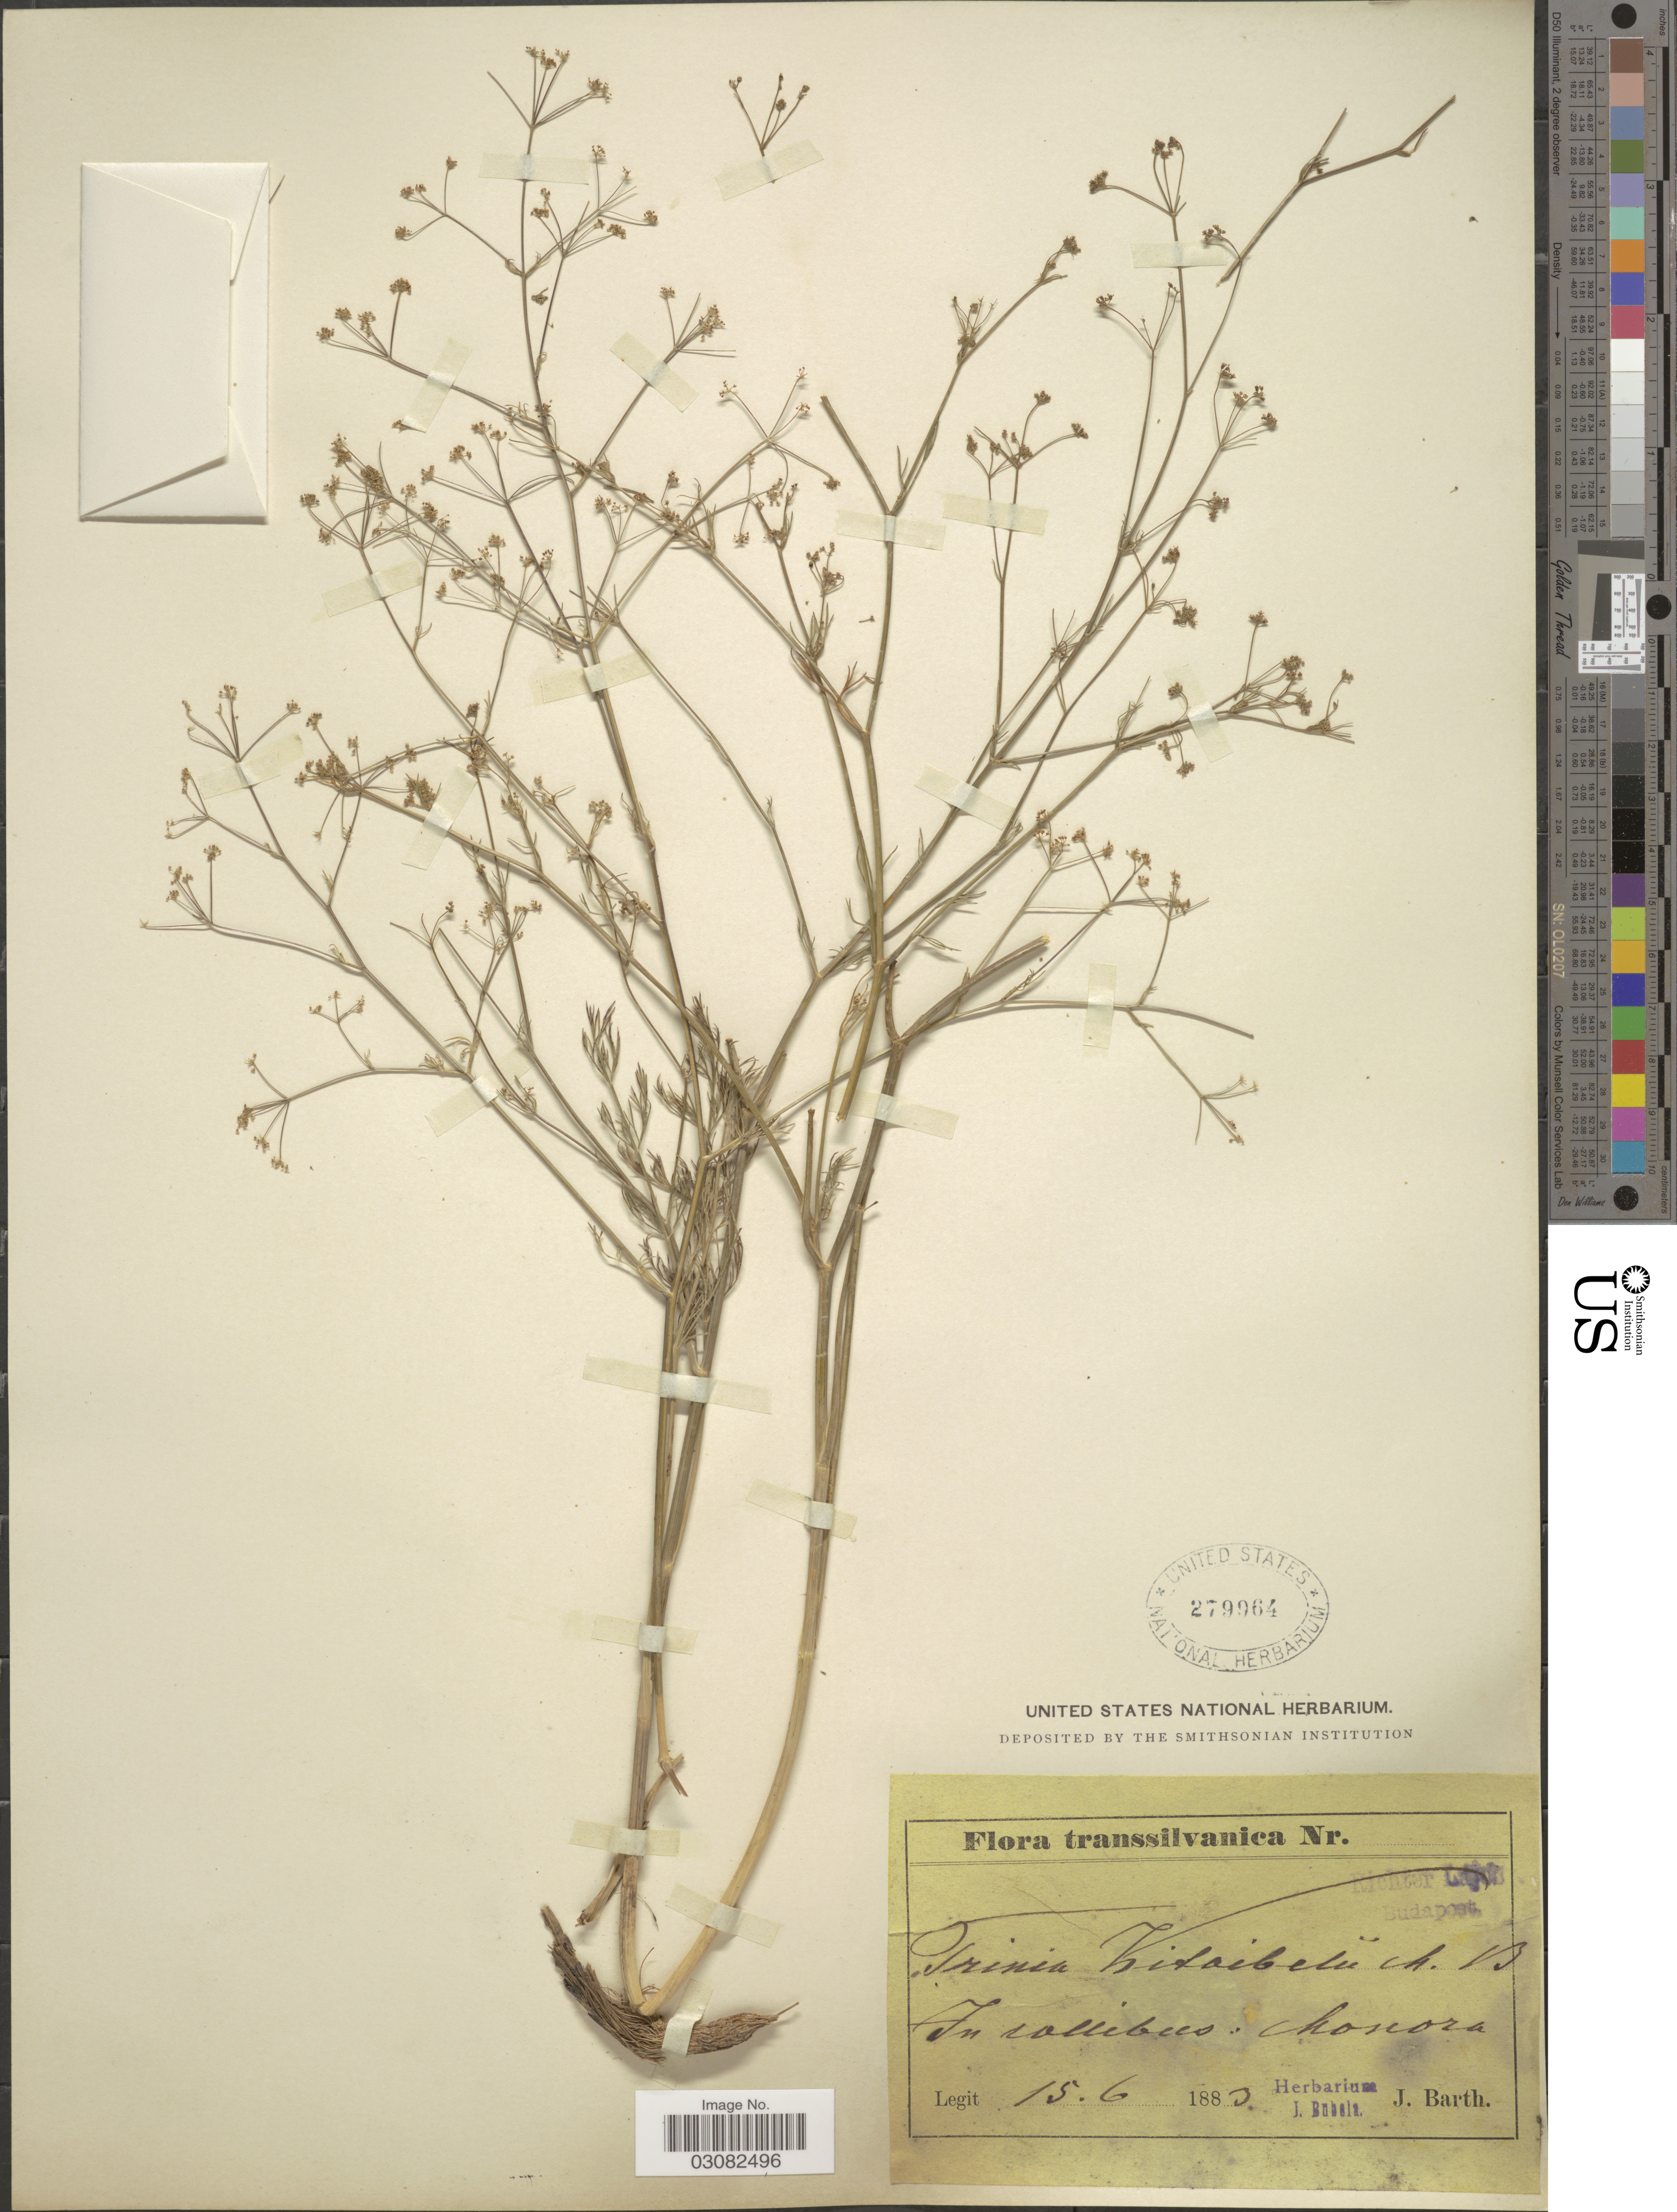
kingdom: Plantae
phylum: Tracheophyta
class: Magnoliopsida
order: Apiales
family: Apiaceae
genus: Trinia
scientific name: Trinia kitaibelii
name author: M. Bieb.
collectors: J. Barth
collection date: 1883-06-15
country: Romania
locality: Transsilvanica. Chonora.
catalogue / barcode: US 279964